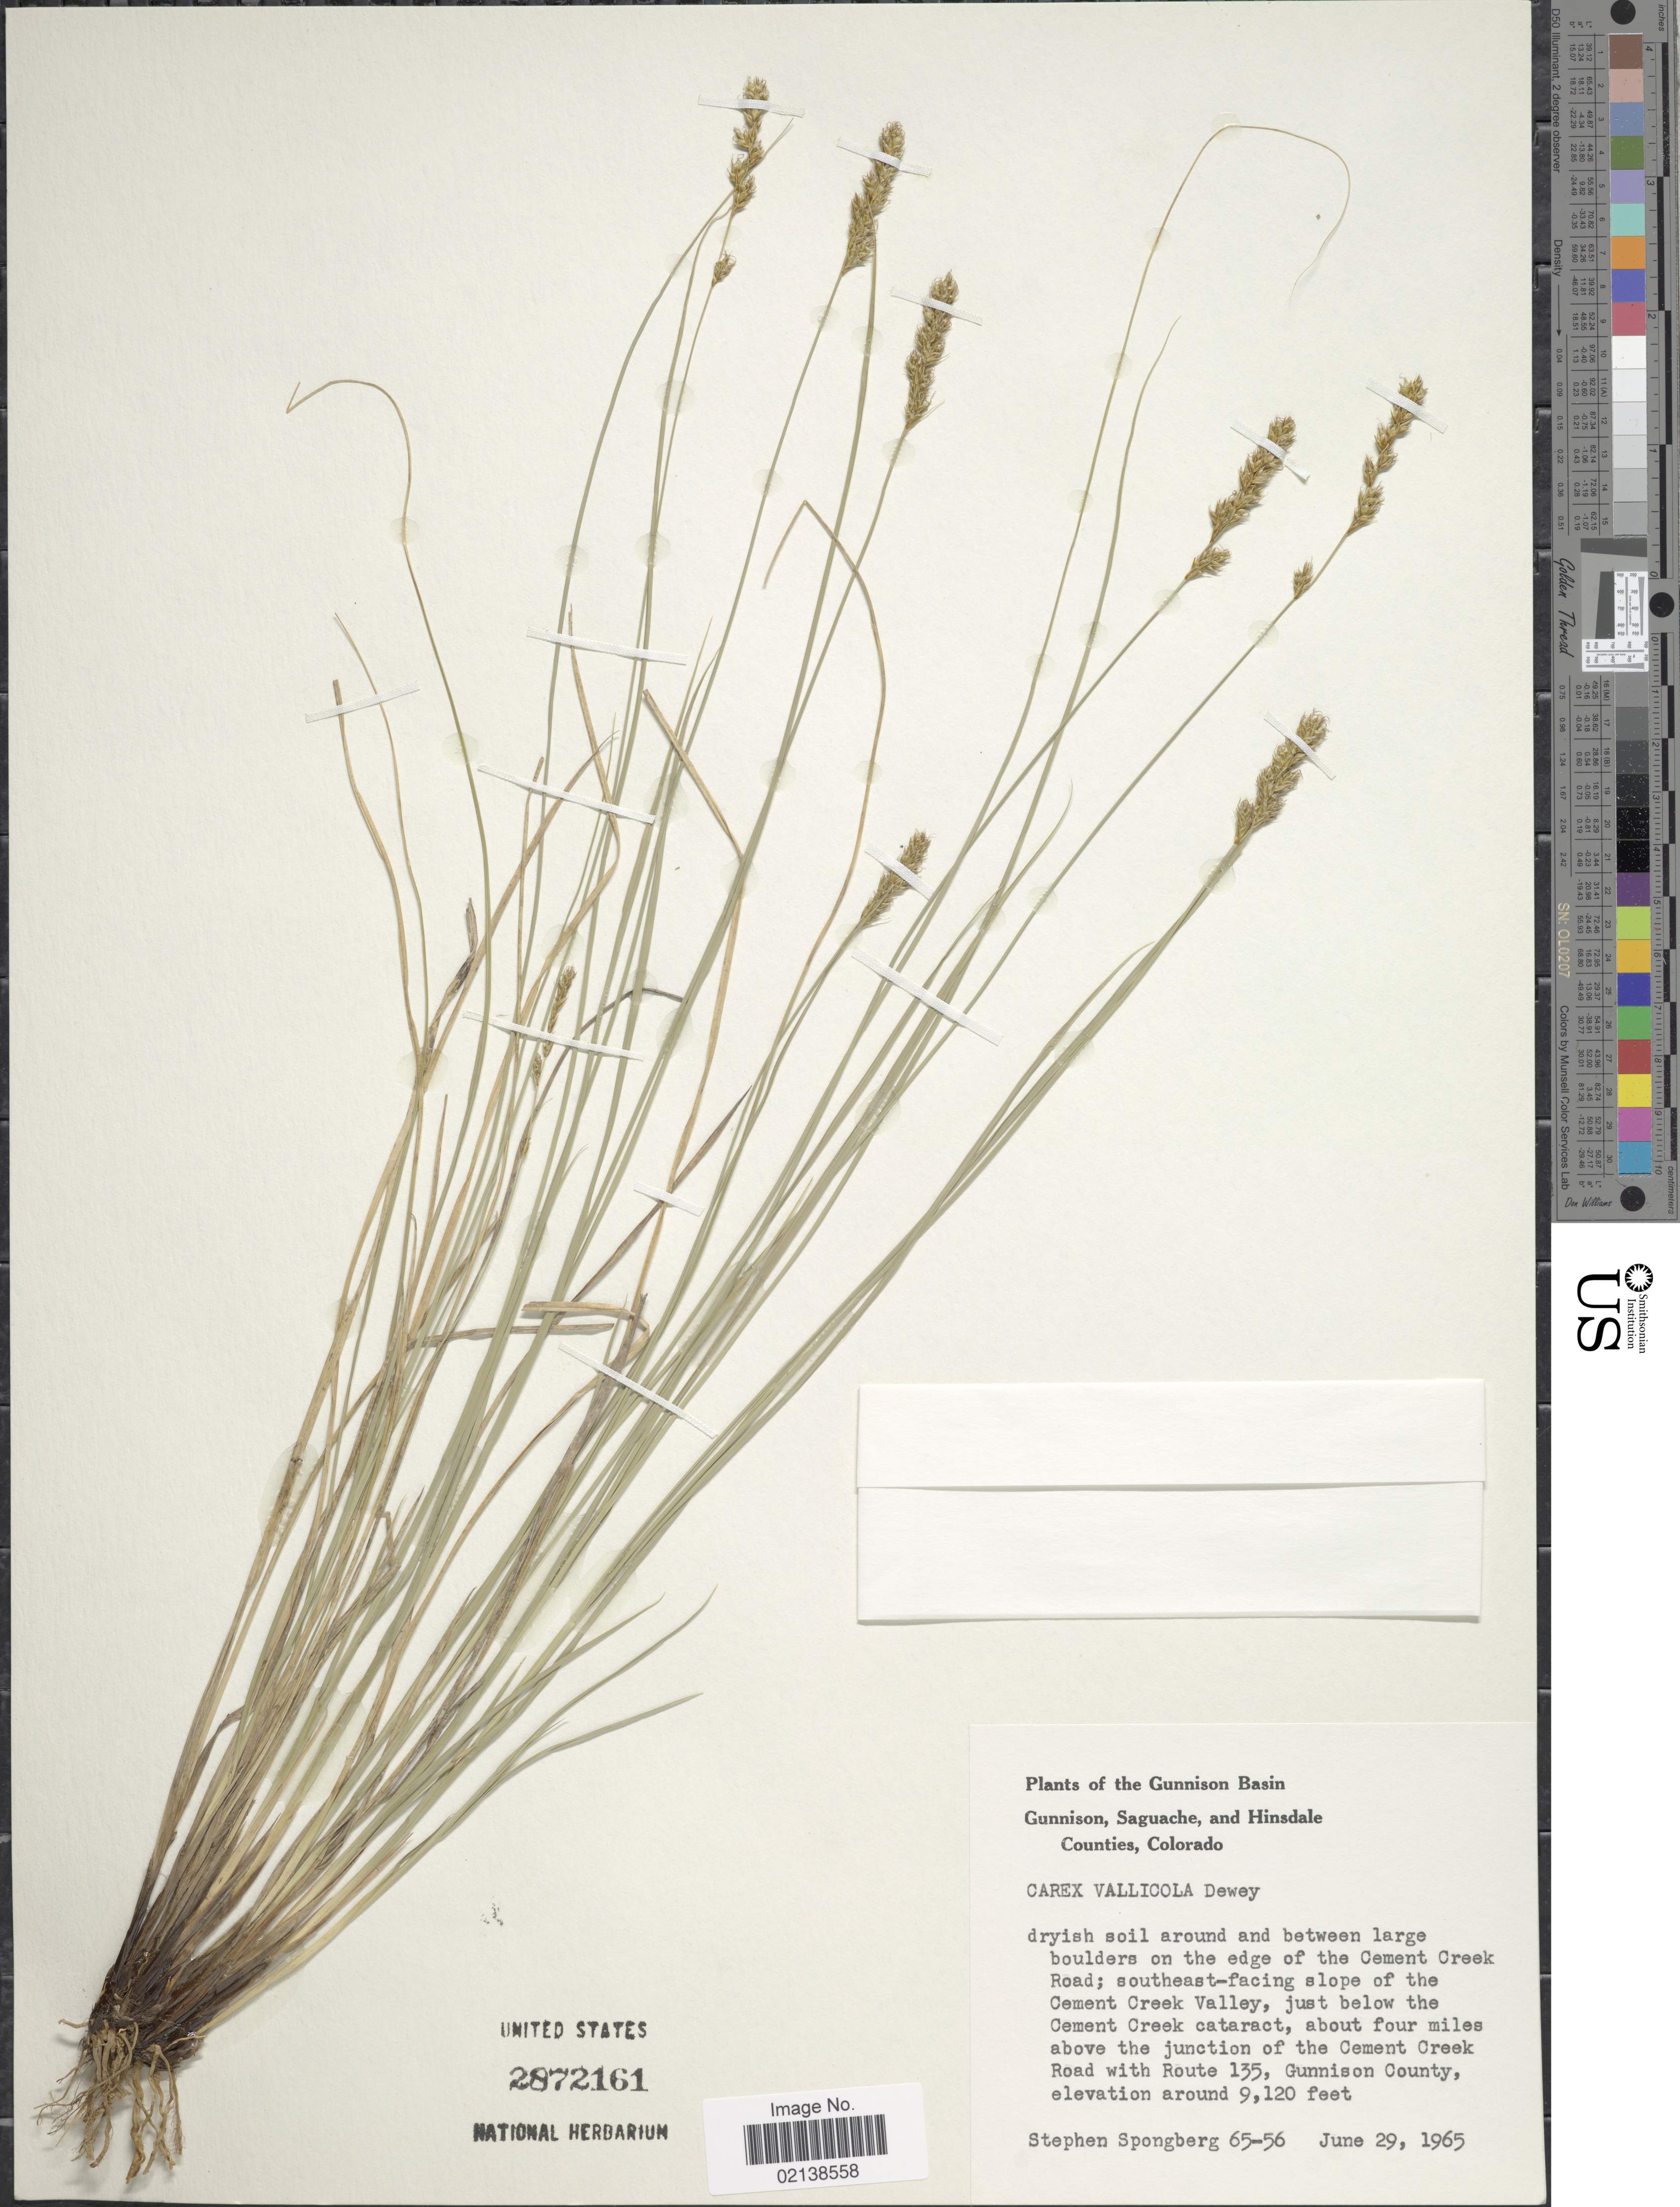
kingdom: Plantae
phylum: Tracheophyta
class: Liliopsida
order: Poales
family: Cyperaceae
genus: Carex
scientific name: Carex vallicola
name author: Dewey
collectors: S. A.Spongberg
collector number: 65-56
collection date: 1965-06-29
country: United States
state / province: Colorado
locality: The Gunnison Basin, Gunnison, Saguache, and Hinsdale Counties, Colorado, around and between large boulders on the edge of the Cement Creek Road, southeast-facing slope of the Cement Creek Valley, just below the Cement Creek cataract, about four miles abiv the junction of the Cement Creek Road with Route 135, Gunnison County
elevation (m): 2780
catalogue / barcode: US 2872161